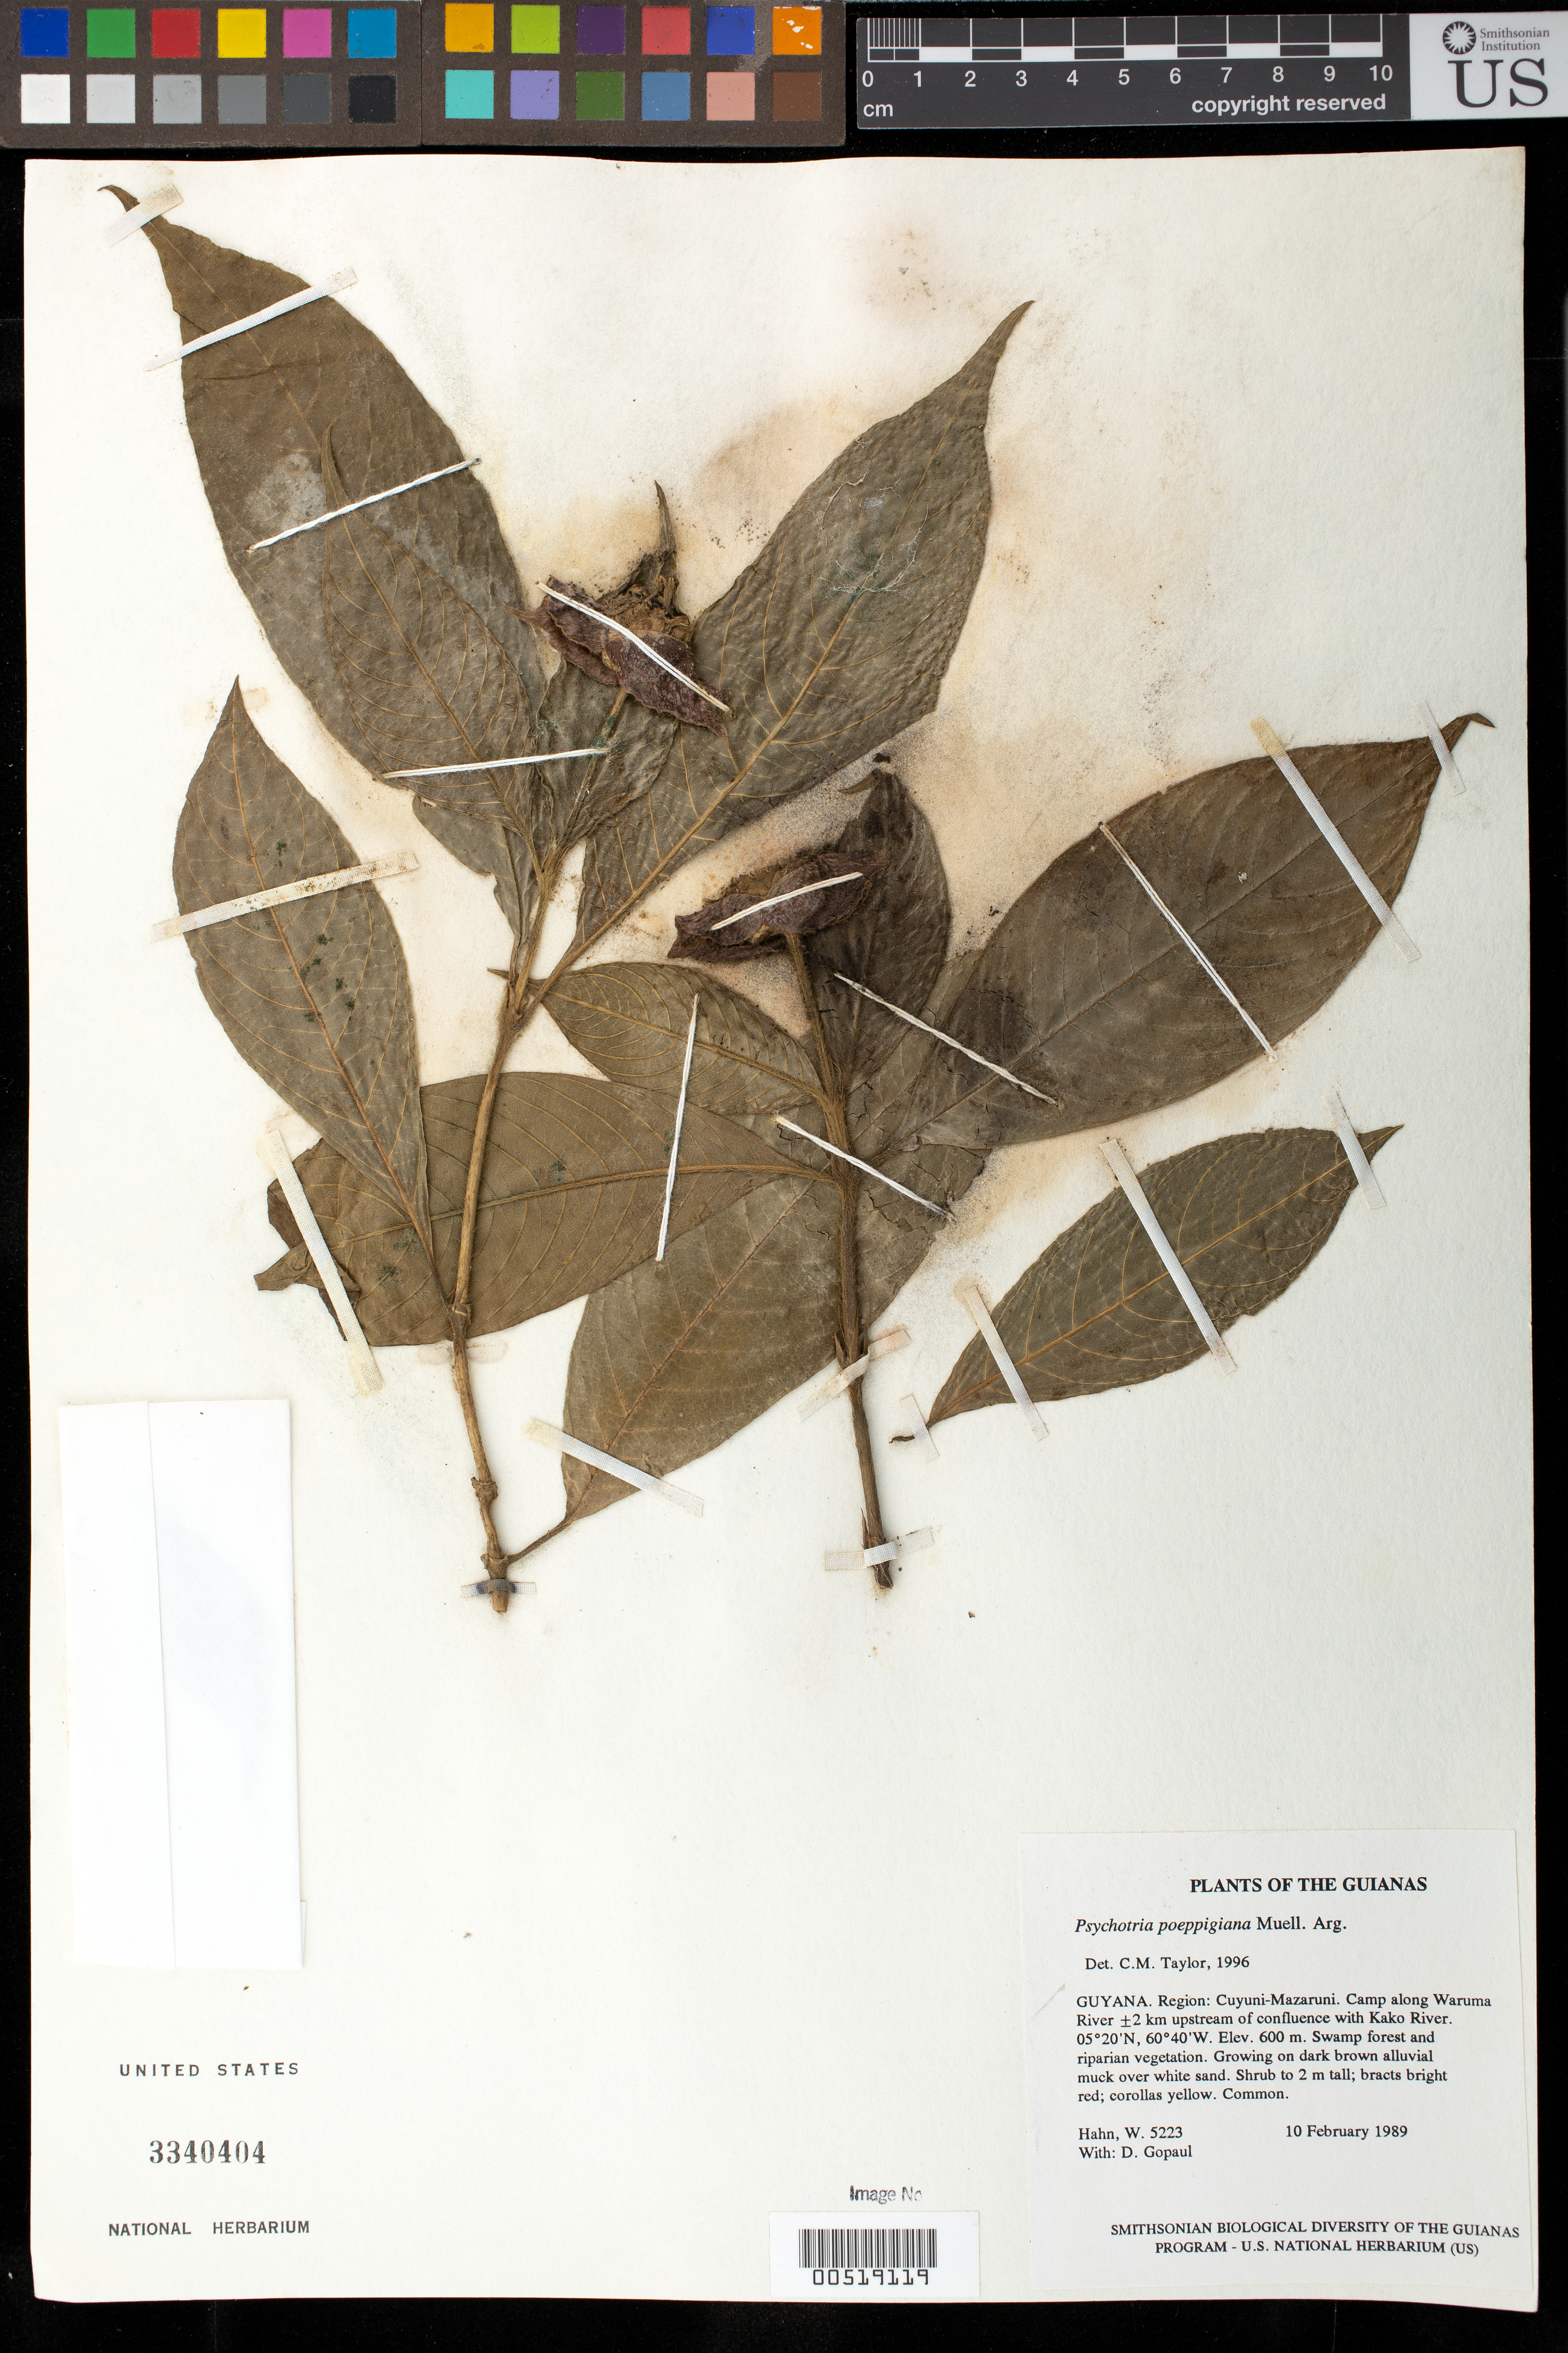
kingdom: Plantae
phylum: Tracheophyta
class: Magnoliopsida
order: Gentianales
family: Rubiaceae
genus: Palicourea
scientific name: Palicourea tomentosa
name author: (Aubl.) Borhidi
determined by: Kirkbride, J. H., Jr.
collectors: W. Hahn & D. Gopaul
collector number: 5223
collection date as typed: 10 February 1989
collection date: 1989-02-10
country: Guyana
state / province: Cuyuni-Mazaruni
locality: Camp along Waruma River ±2 km upstream of confluence with Kako River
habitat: Swamp forest and Riparian vegetation Growing on dark brown alluvial muck over white sand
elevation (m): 600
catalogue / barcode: US 3340404